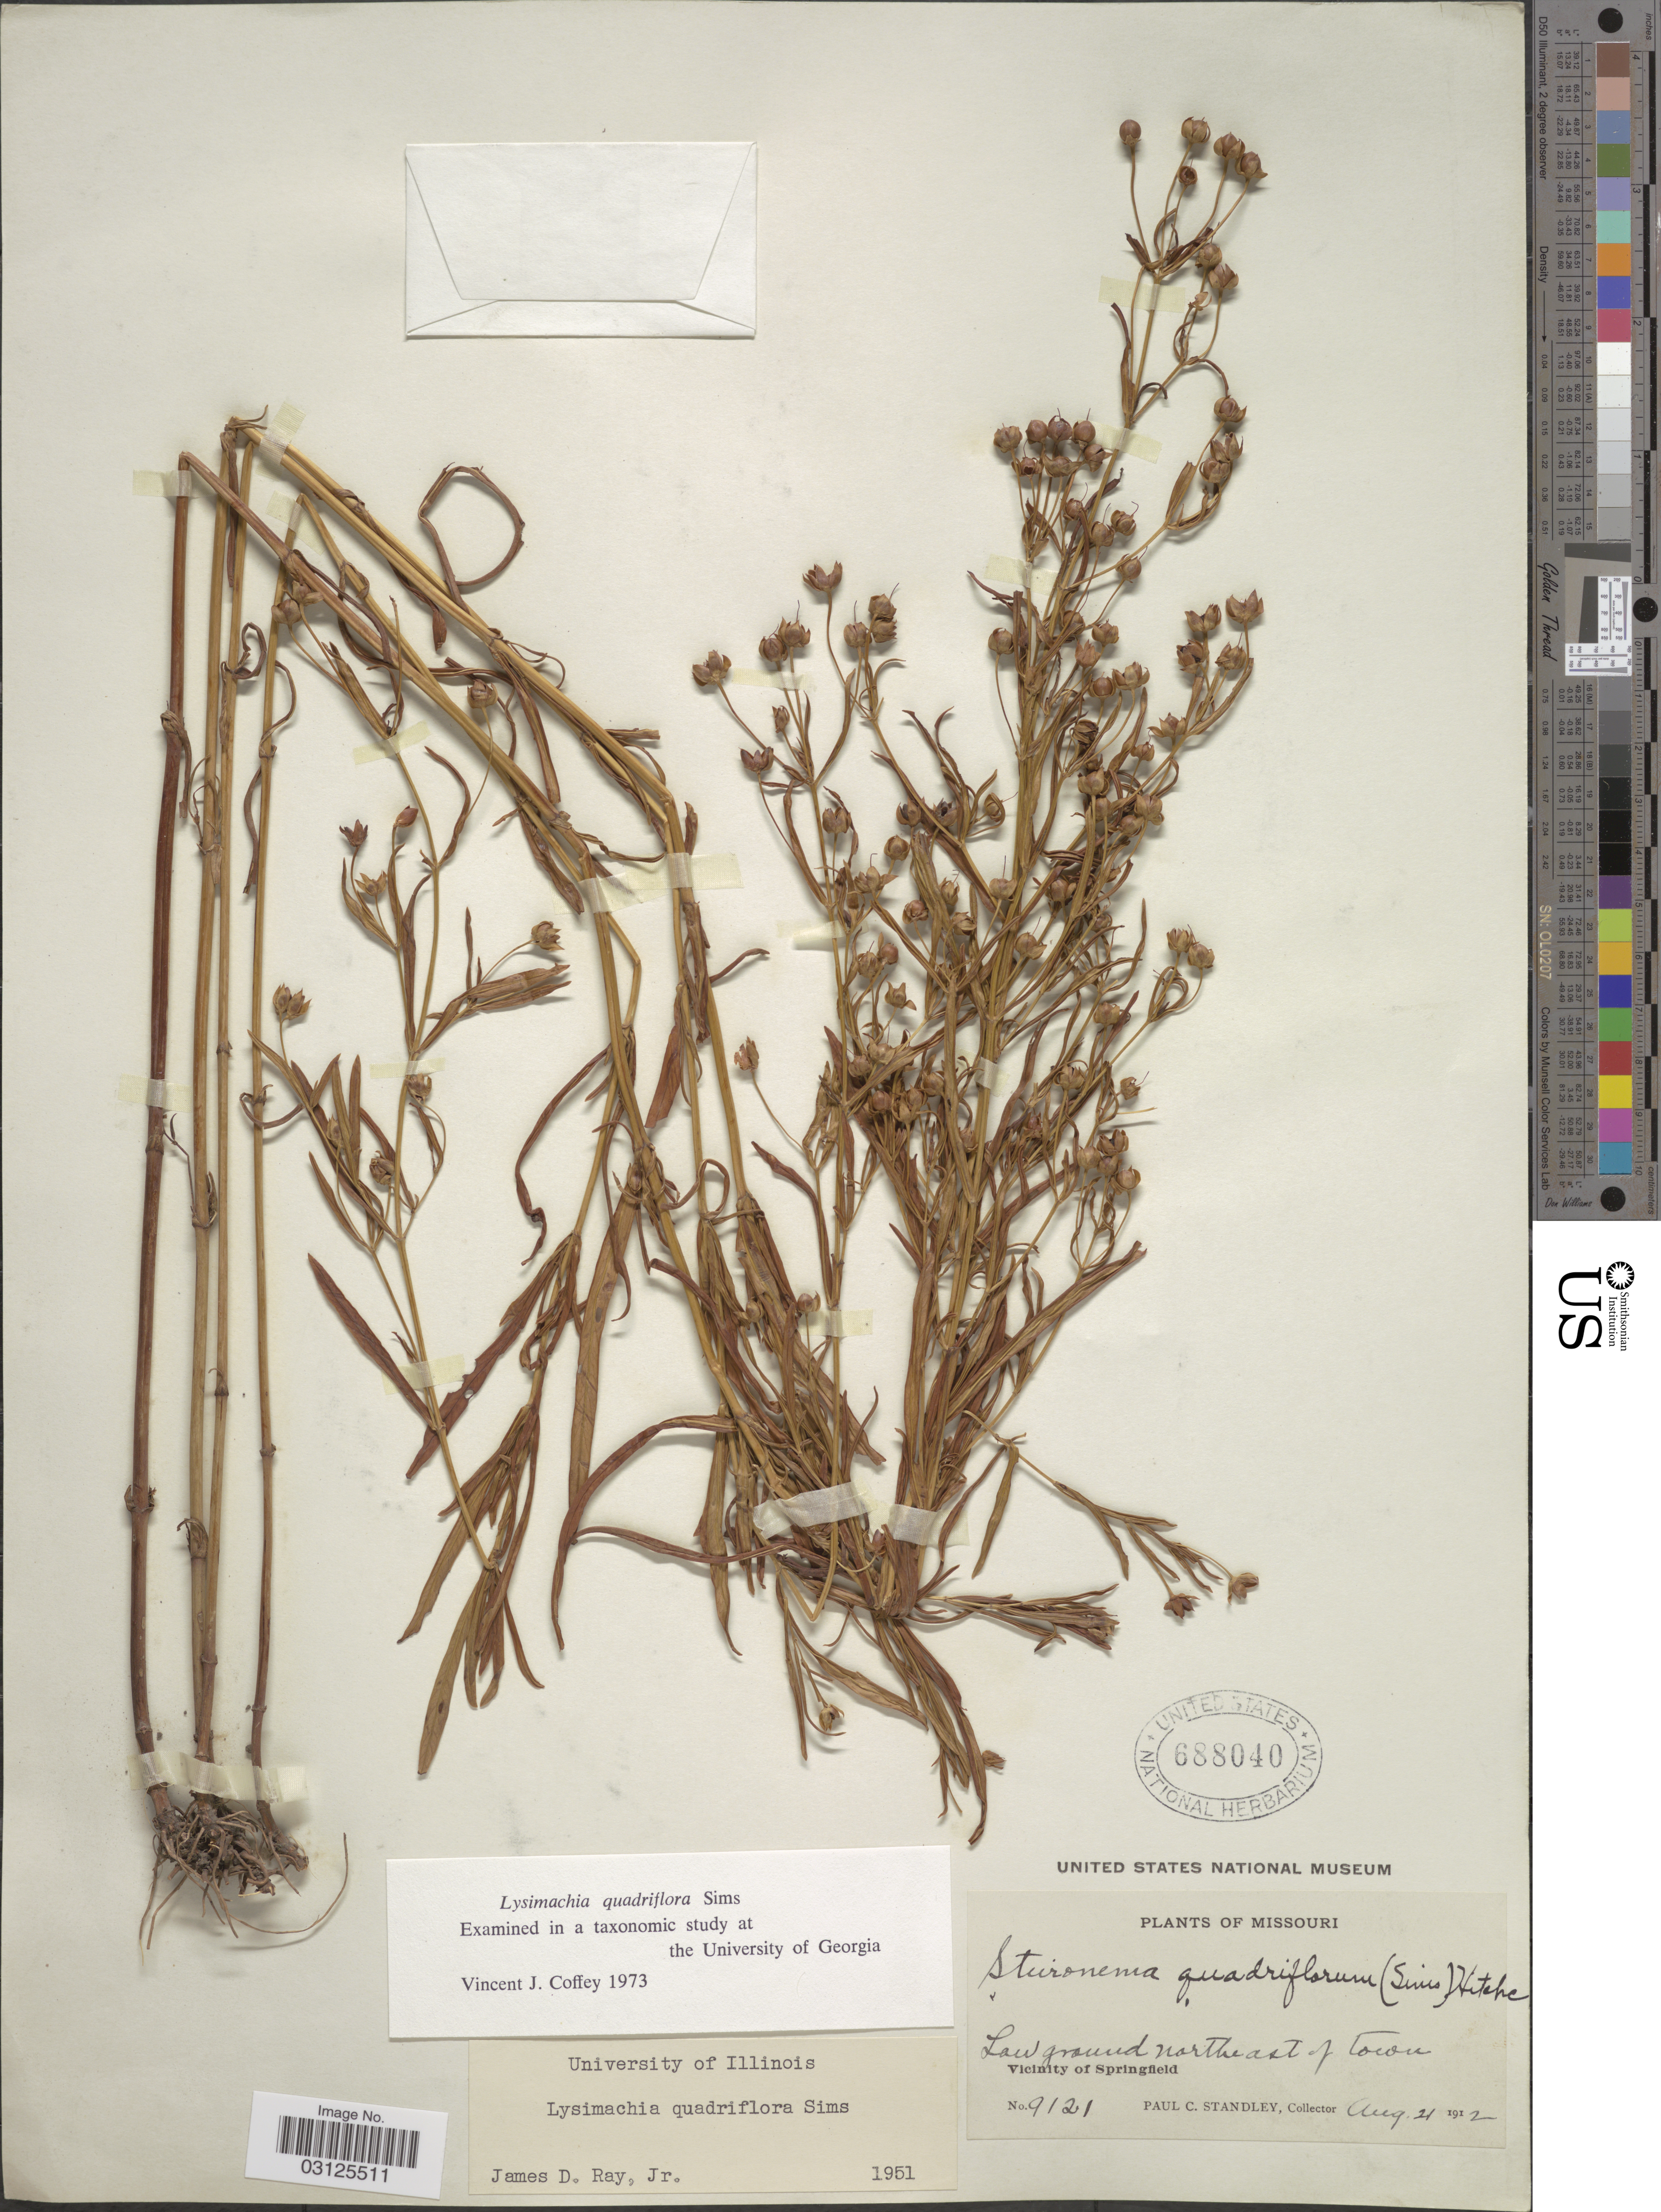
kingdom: Plantae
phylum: Tracheophyta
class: Magnoliopsida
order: Ericales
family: Primulaceae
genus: Lysimachia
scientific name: Lysimachia quadriflora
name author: Sims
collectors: P. C. Standley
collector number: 9121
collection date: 1912-08-21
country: United States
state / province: Missouri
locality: Low ground northeast of town, Vicinity of Springfield.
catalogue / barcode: US 688040